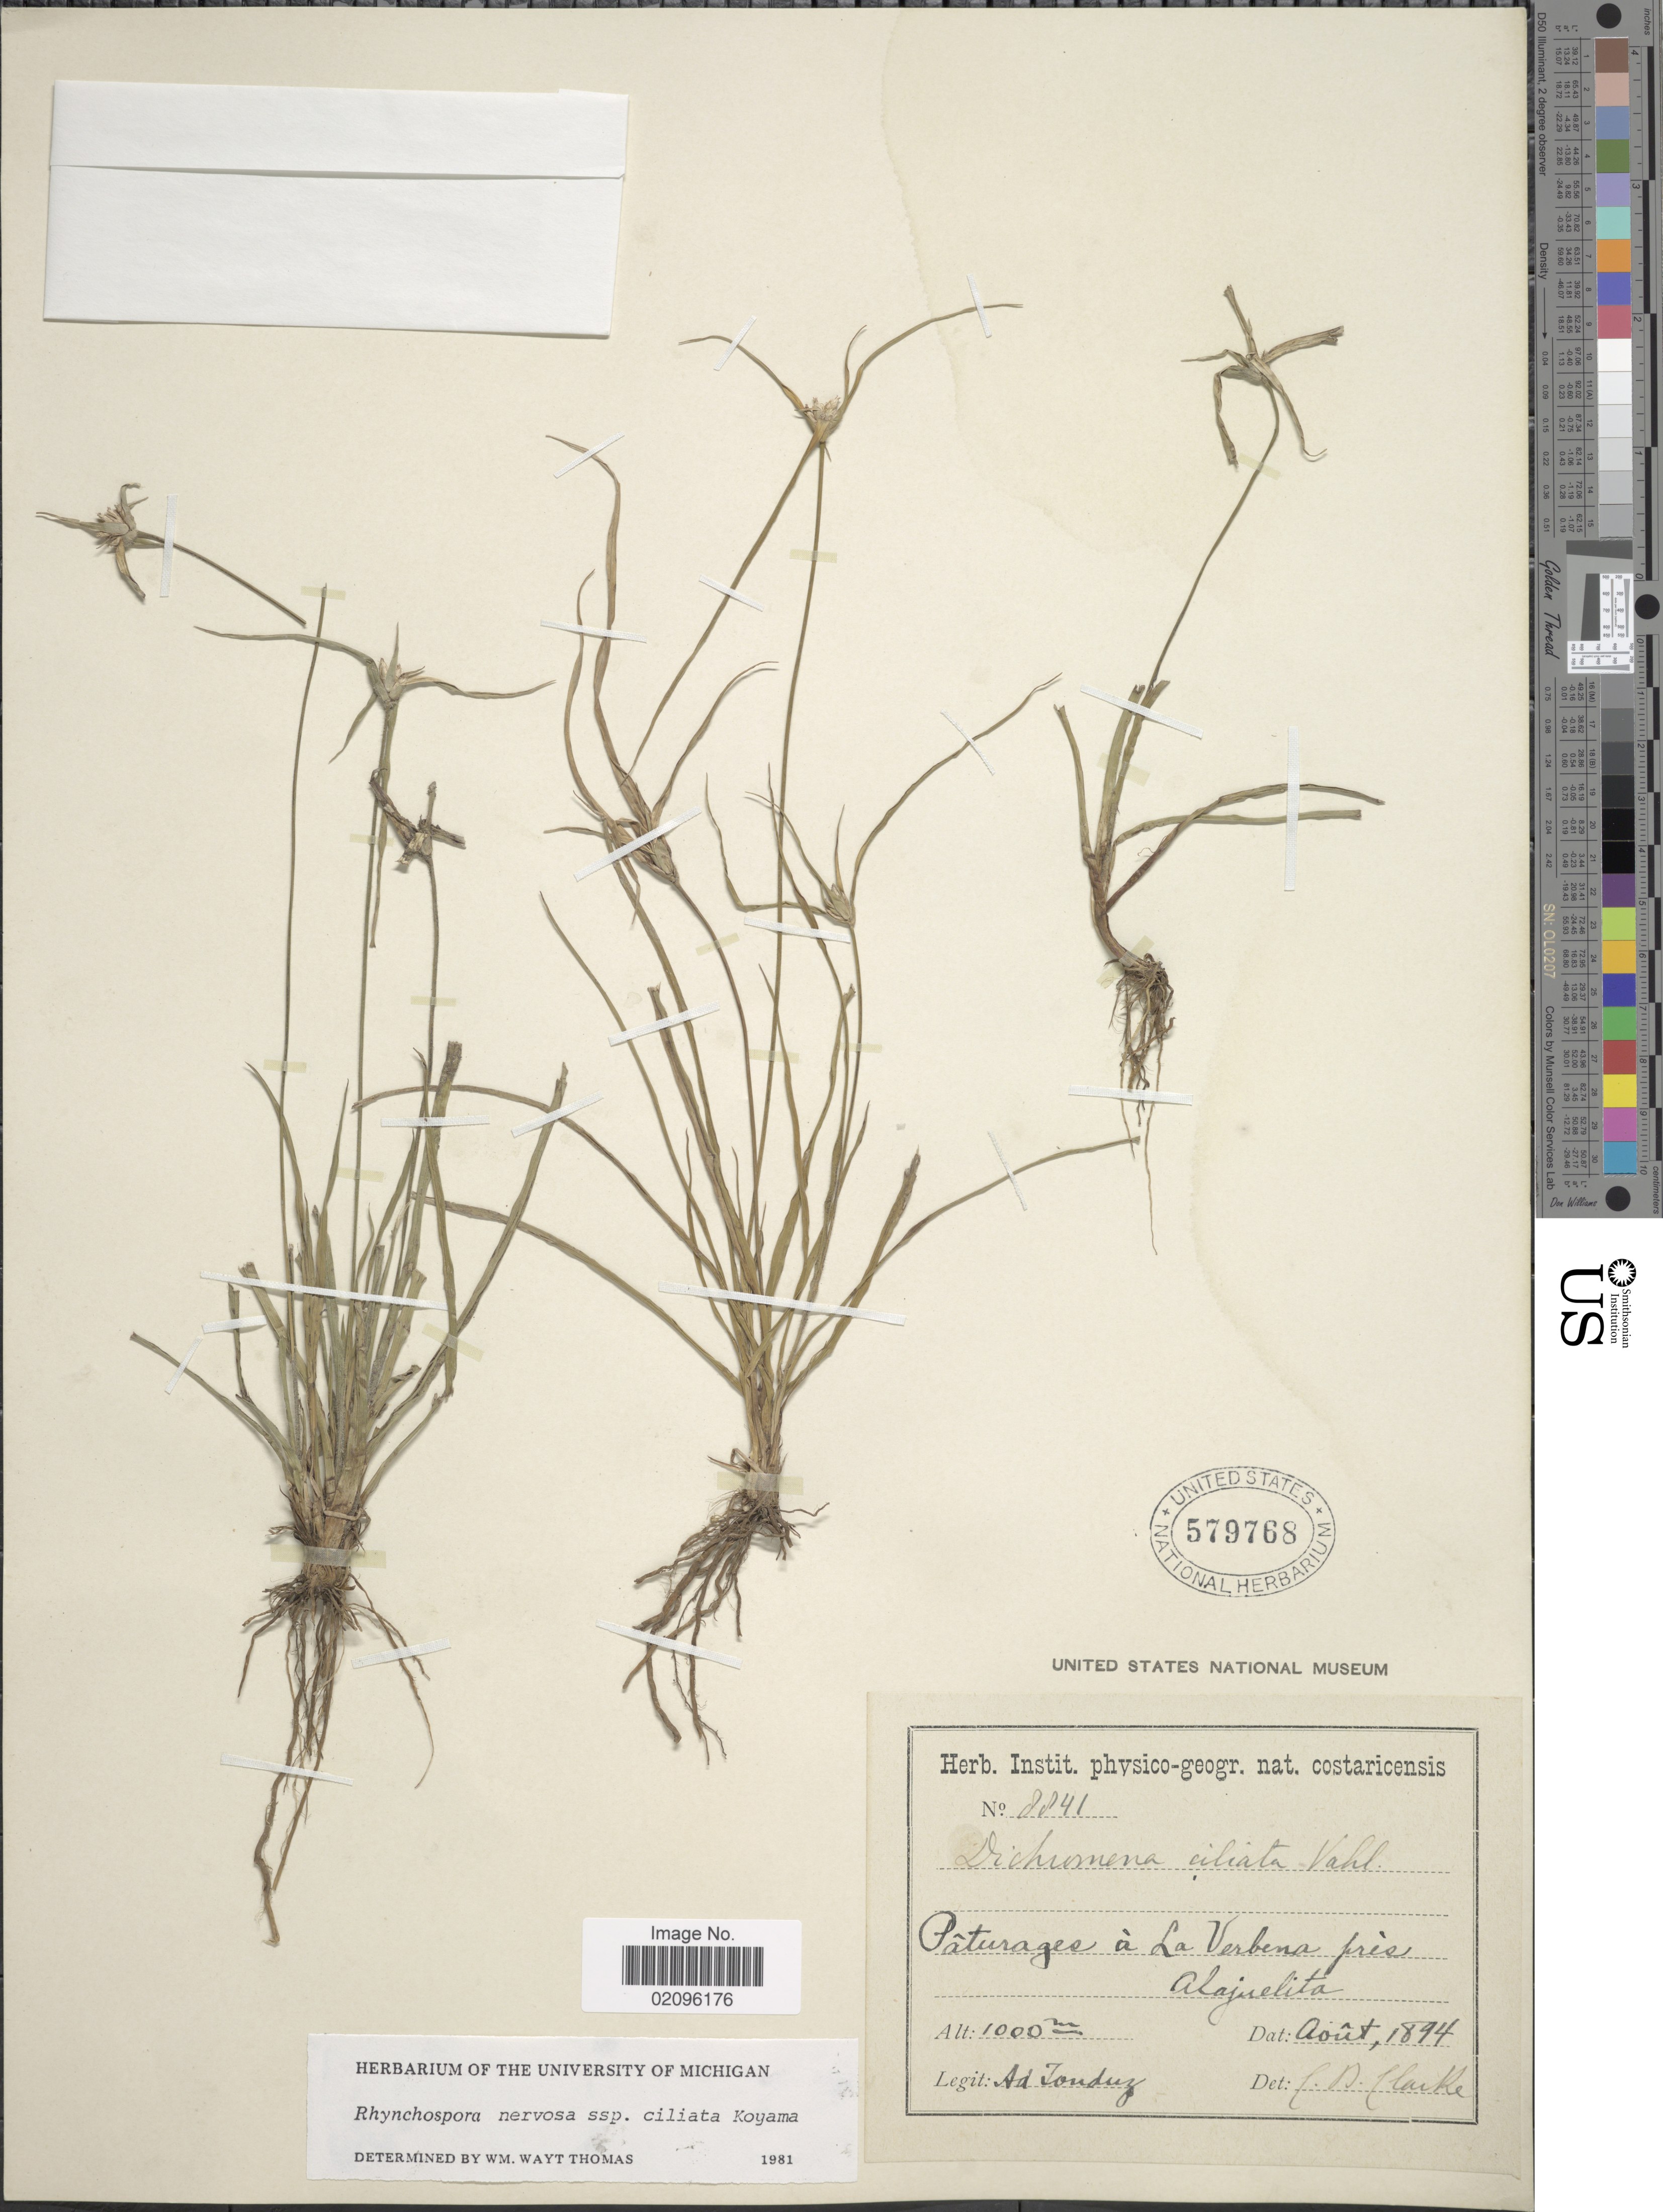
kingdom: Plantae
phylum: Tracheophyta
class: Liliopsida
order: Poales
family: Cyperaceae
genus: Rhynchospora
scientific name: Rhynchospora nervosa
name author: (Vahl) Boeckeler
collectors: A. Tonduz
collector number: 8841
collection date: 1894-08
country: Costa Rica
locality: Paturages a La Verbena pres Alajuelita.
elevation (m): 1000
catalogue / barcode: US 579768